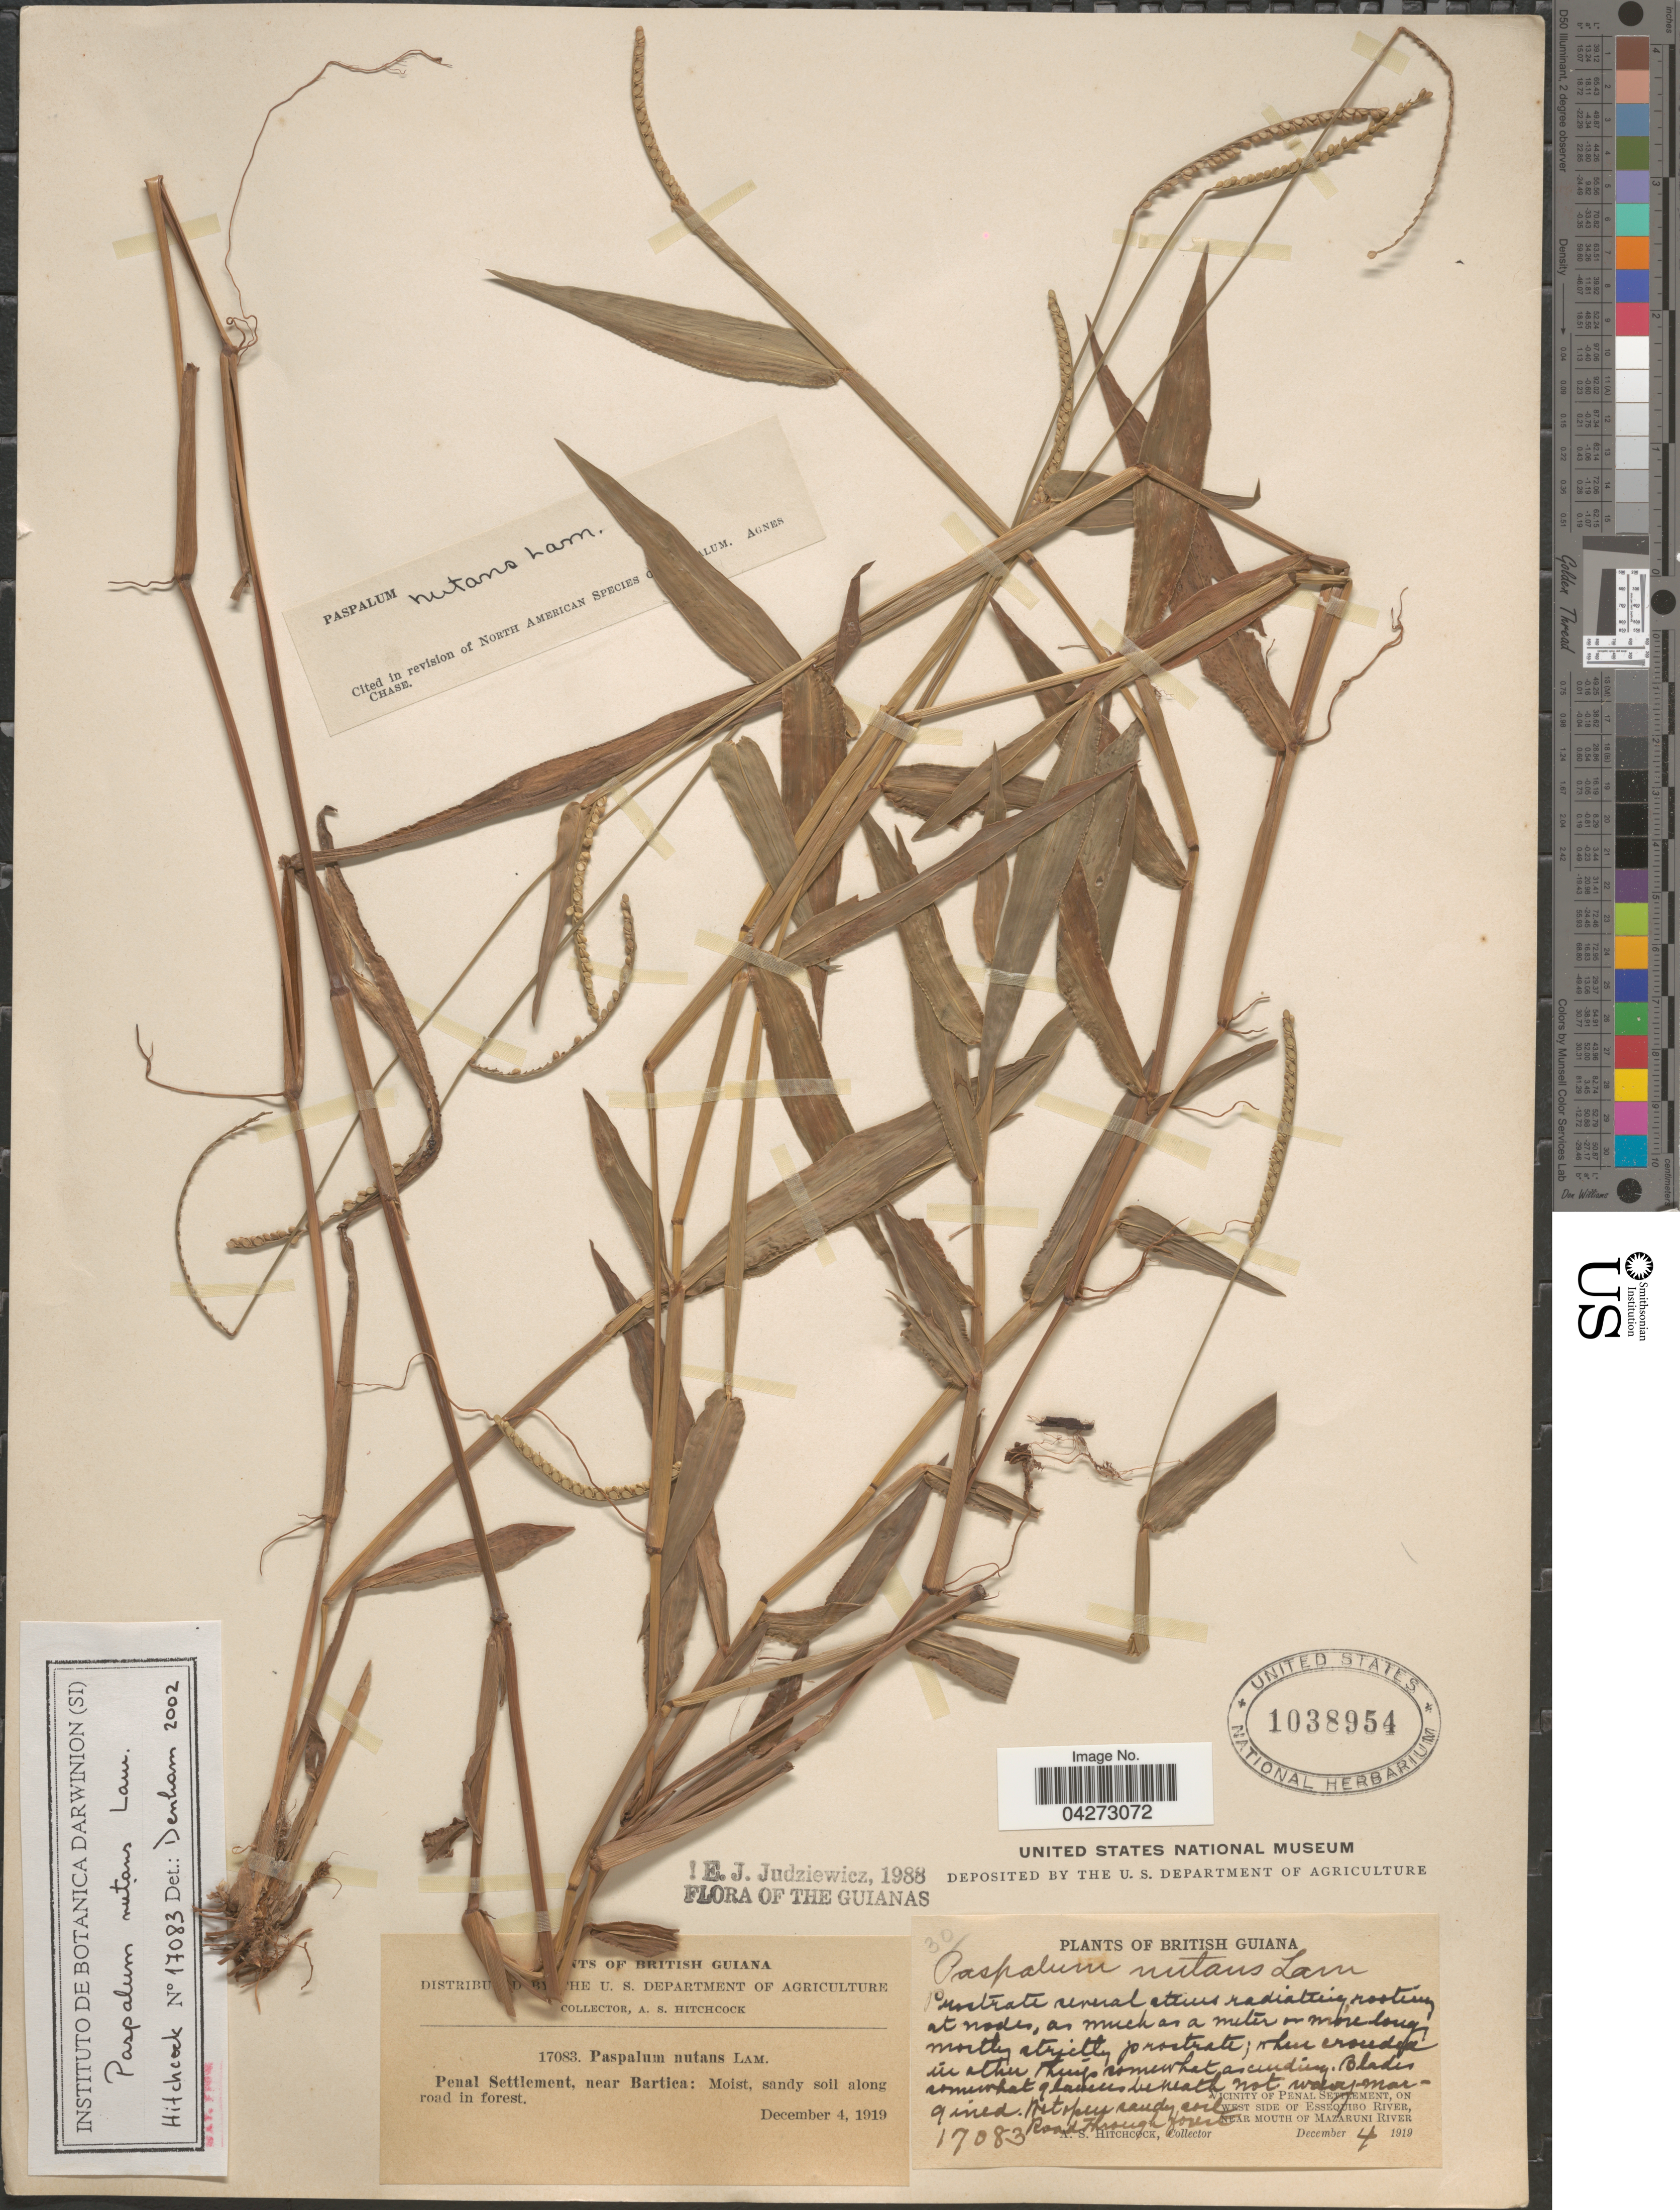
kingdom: Plantae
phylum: Tracheophyta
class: Liliopsida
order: Poales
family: Poaceae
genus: Paspalum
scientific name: Paspalum nutans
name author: Lam.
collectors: A. S. Hitchcock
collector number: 17083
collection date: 1919-12-04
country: Guyana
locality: British Guiana. Penal Settlement, near Bartica. Vicinity of Penal Settlement, on west side of Essequibo River, near mouth of Mazaruni River.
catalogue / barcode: US 1038954